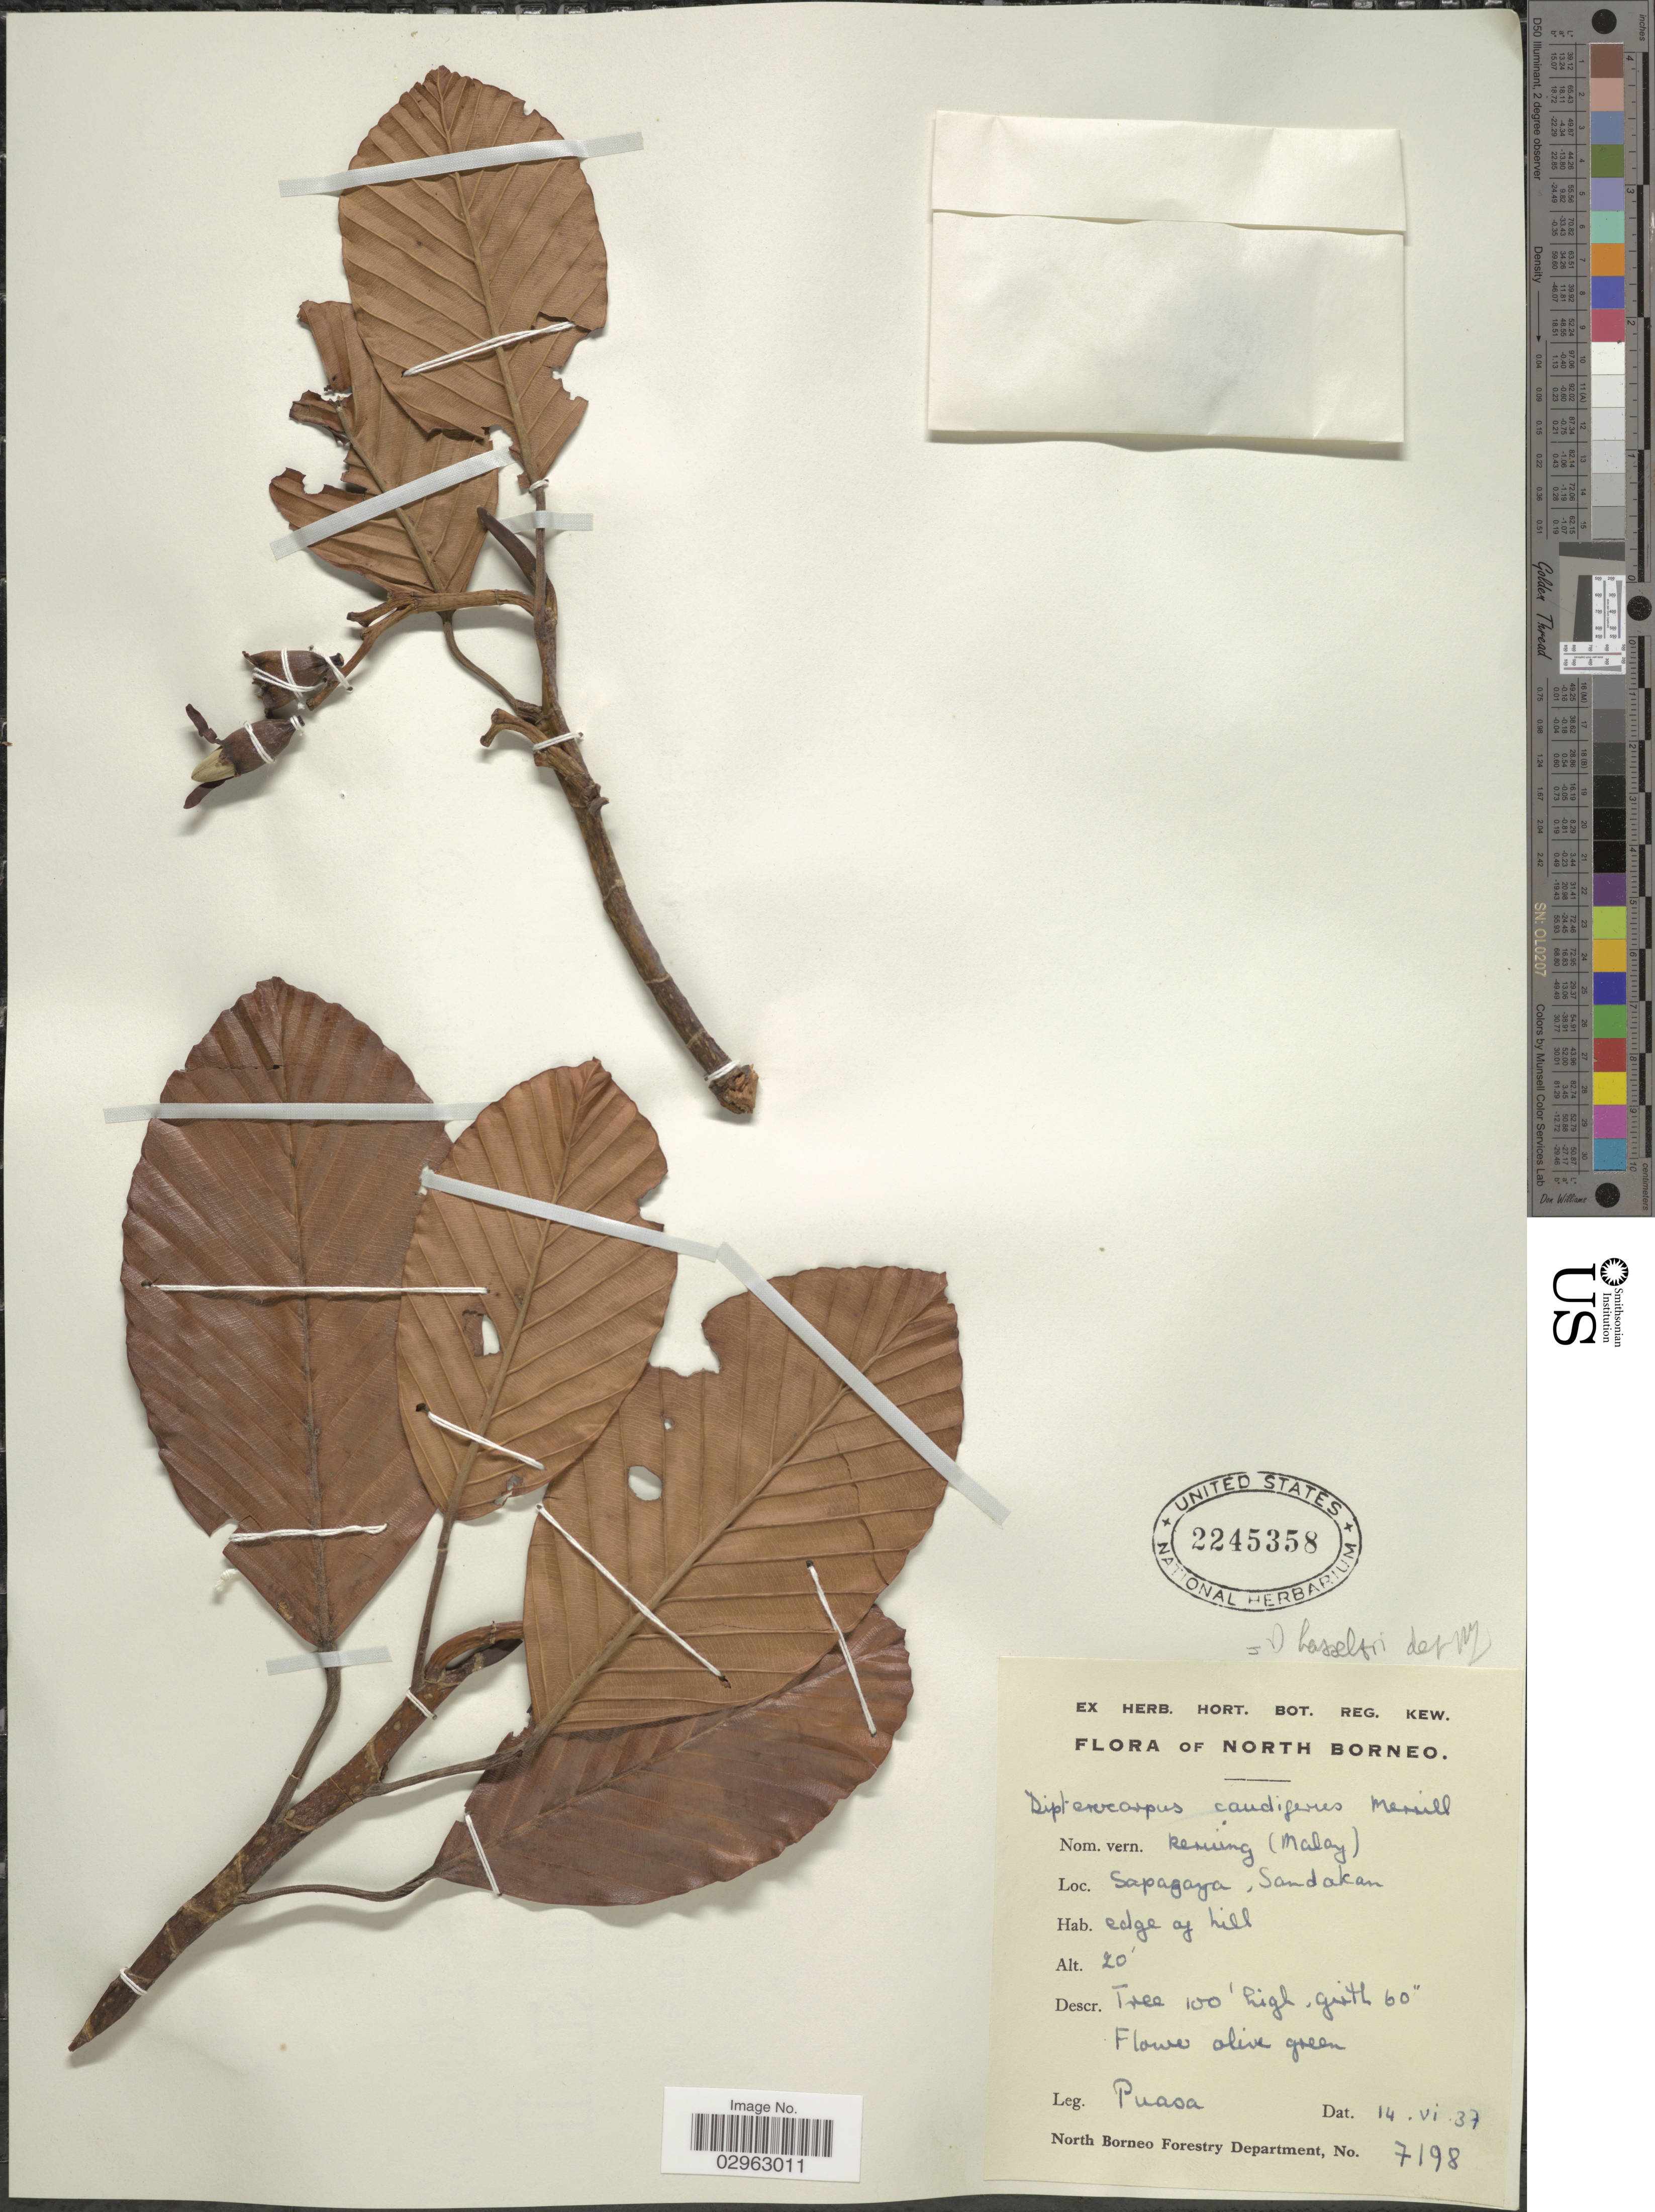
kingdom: Plantae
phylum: Tracheophyta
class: Magnoliopsida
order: Malvales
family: Dipterocarpaceae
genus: Dipterocarpus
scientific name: Dipterocarpus caudiferus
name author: Merr.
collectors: Puasa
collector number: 7198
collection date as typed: Transcribed d/m/y: 14/6/37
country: Malaysia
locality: North Borneo. Sapagaya, Sandakan.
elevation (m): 6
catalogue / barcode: US 2245358